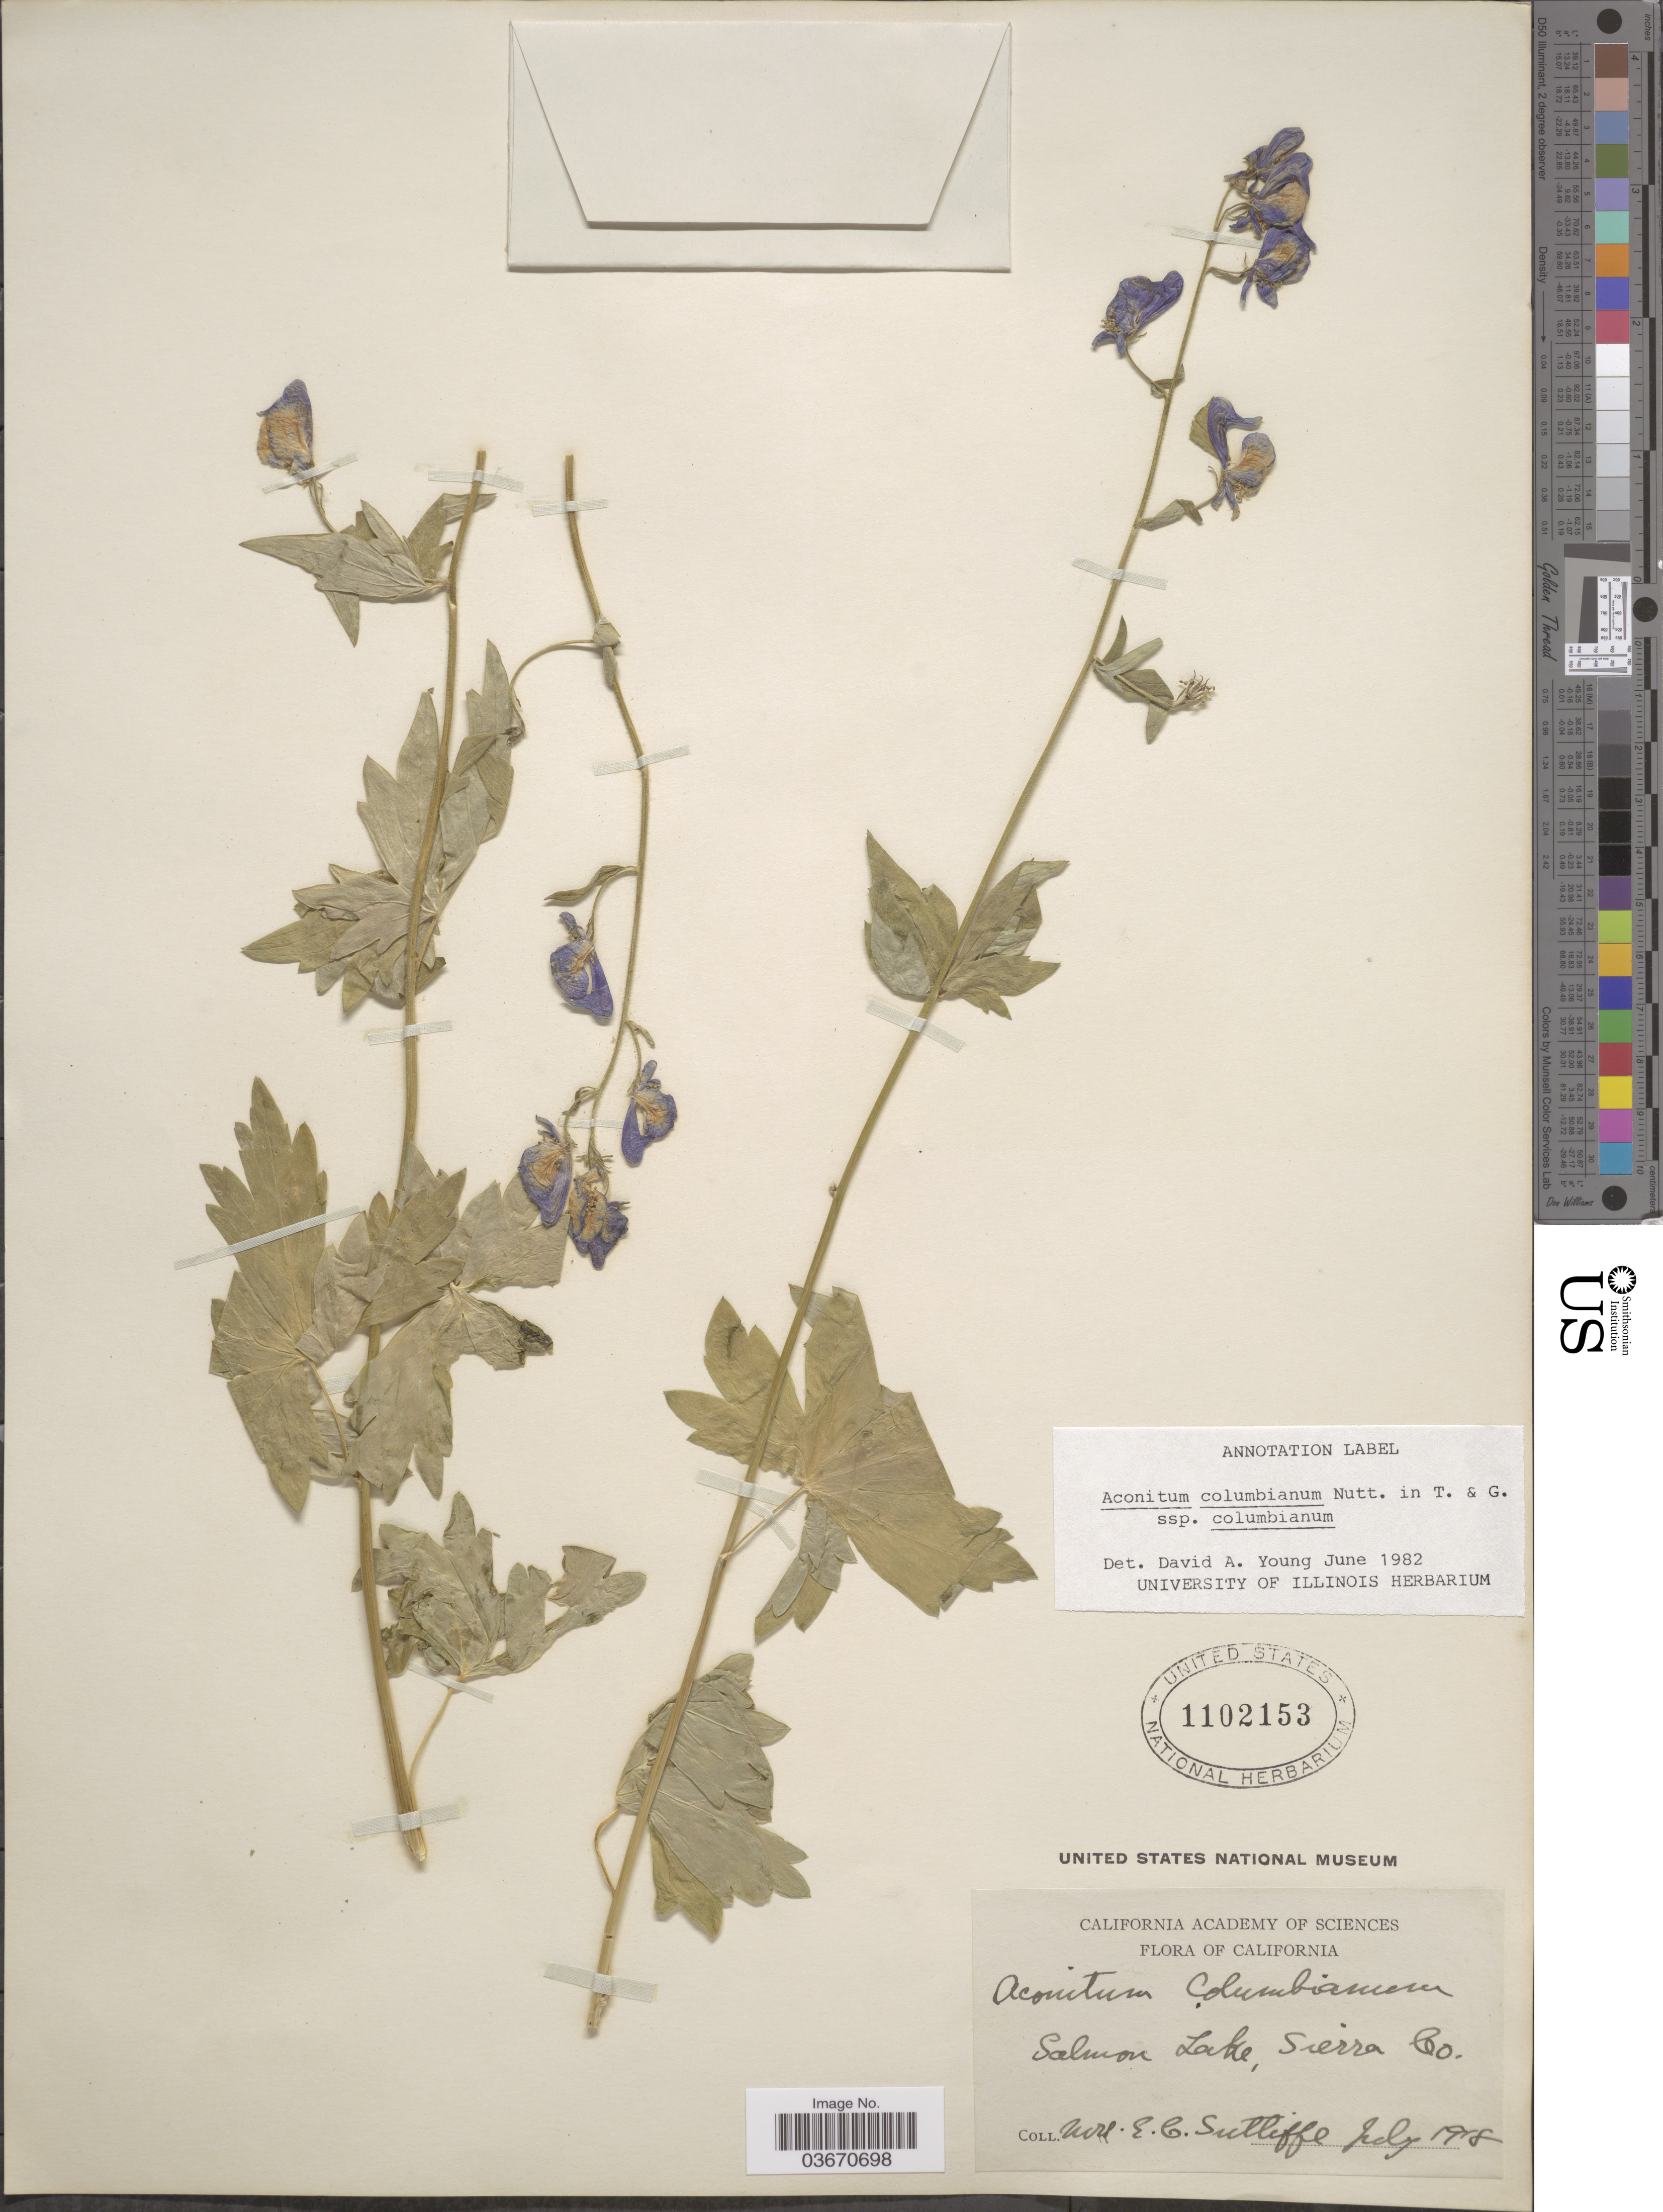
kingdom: Plantae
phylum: Tracheophyta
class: Magnoliopsida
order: Ranunculales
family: Ranunculaceae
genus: Aconitum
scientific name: Aconitum columbianum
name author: Nutt.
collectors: E. Sutliffe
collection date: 1918-07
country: United States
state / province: California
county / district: Sierra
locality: Salmon Lake, Sierra Co.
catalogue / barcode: US 1102153